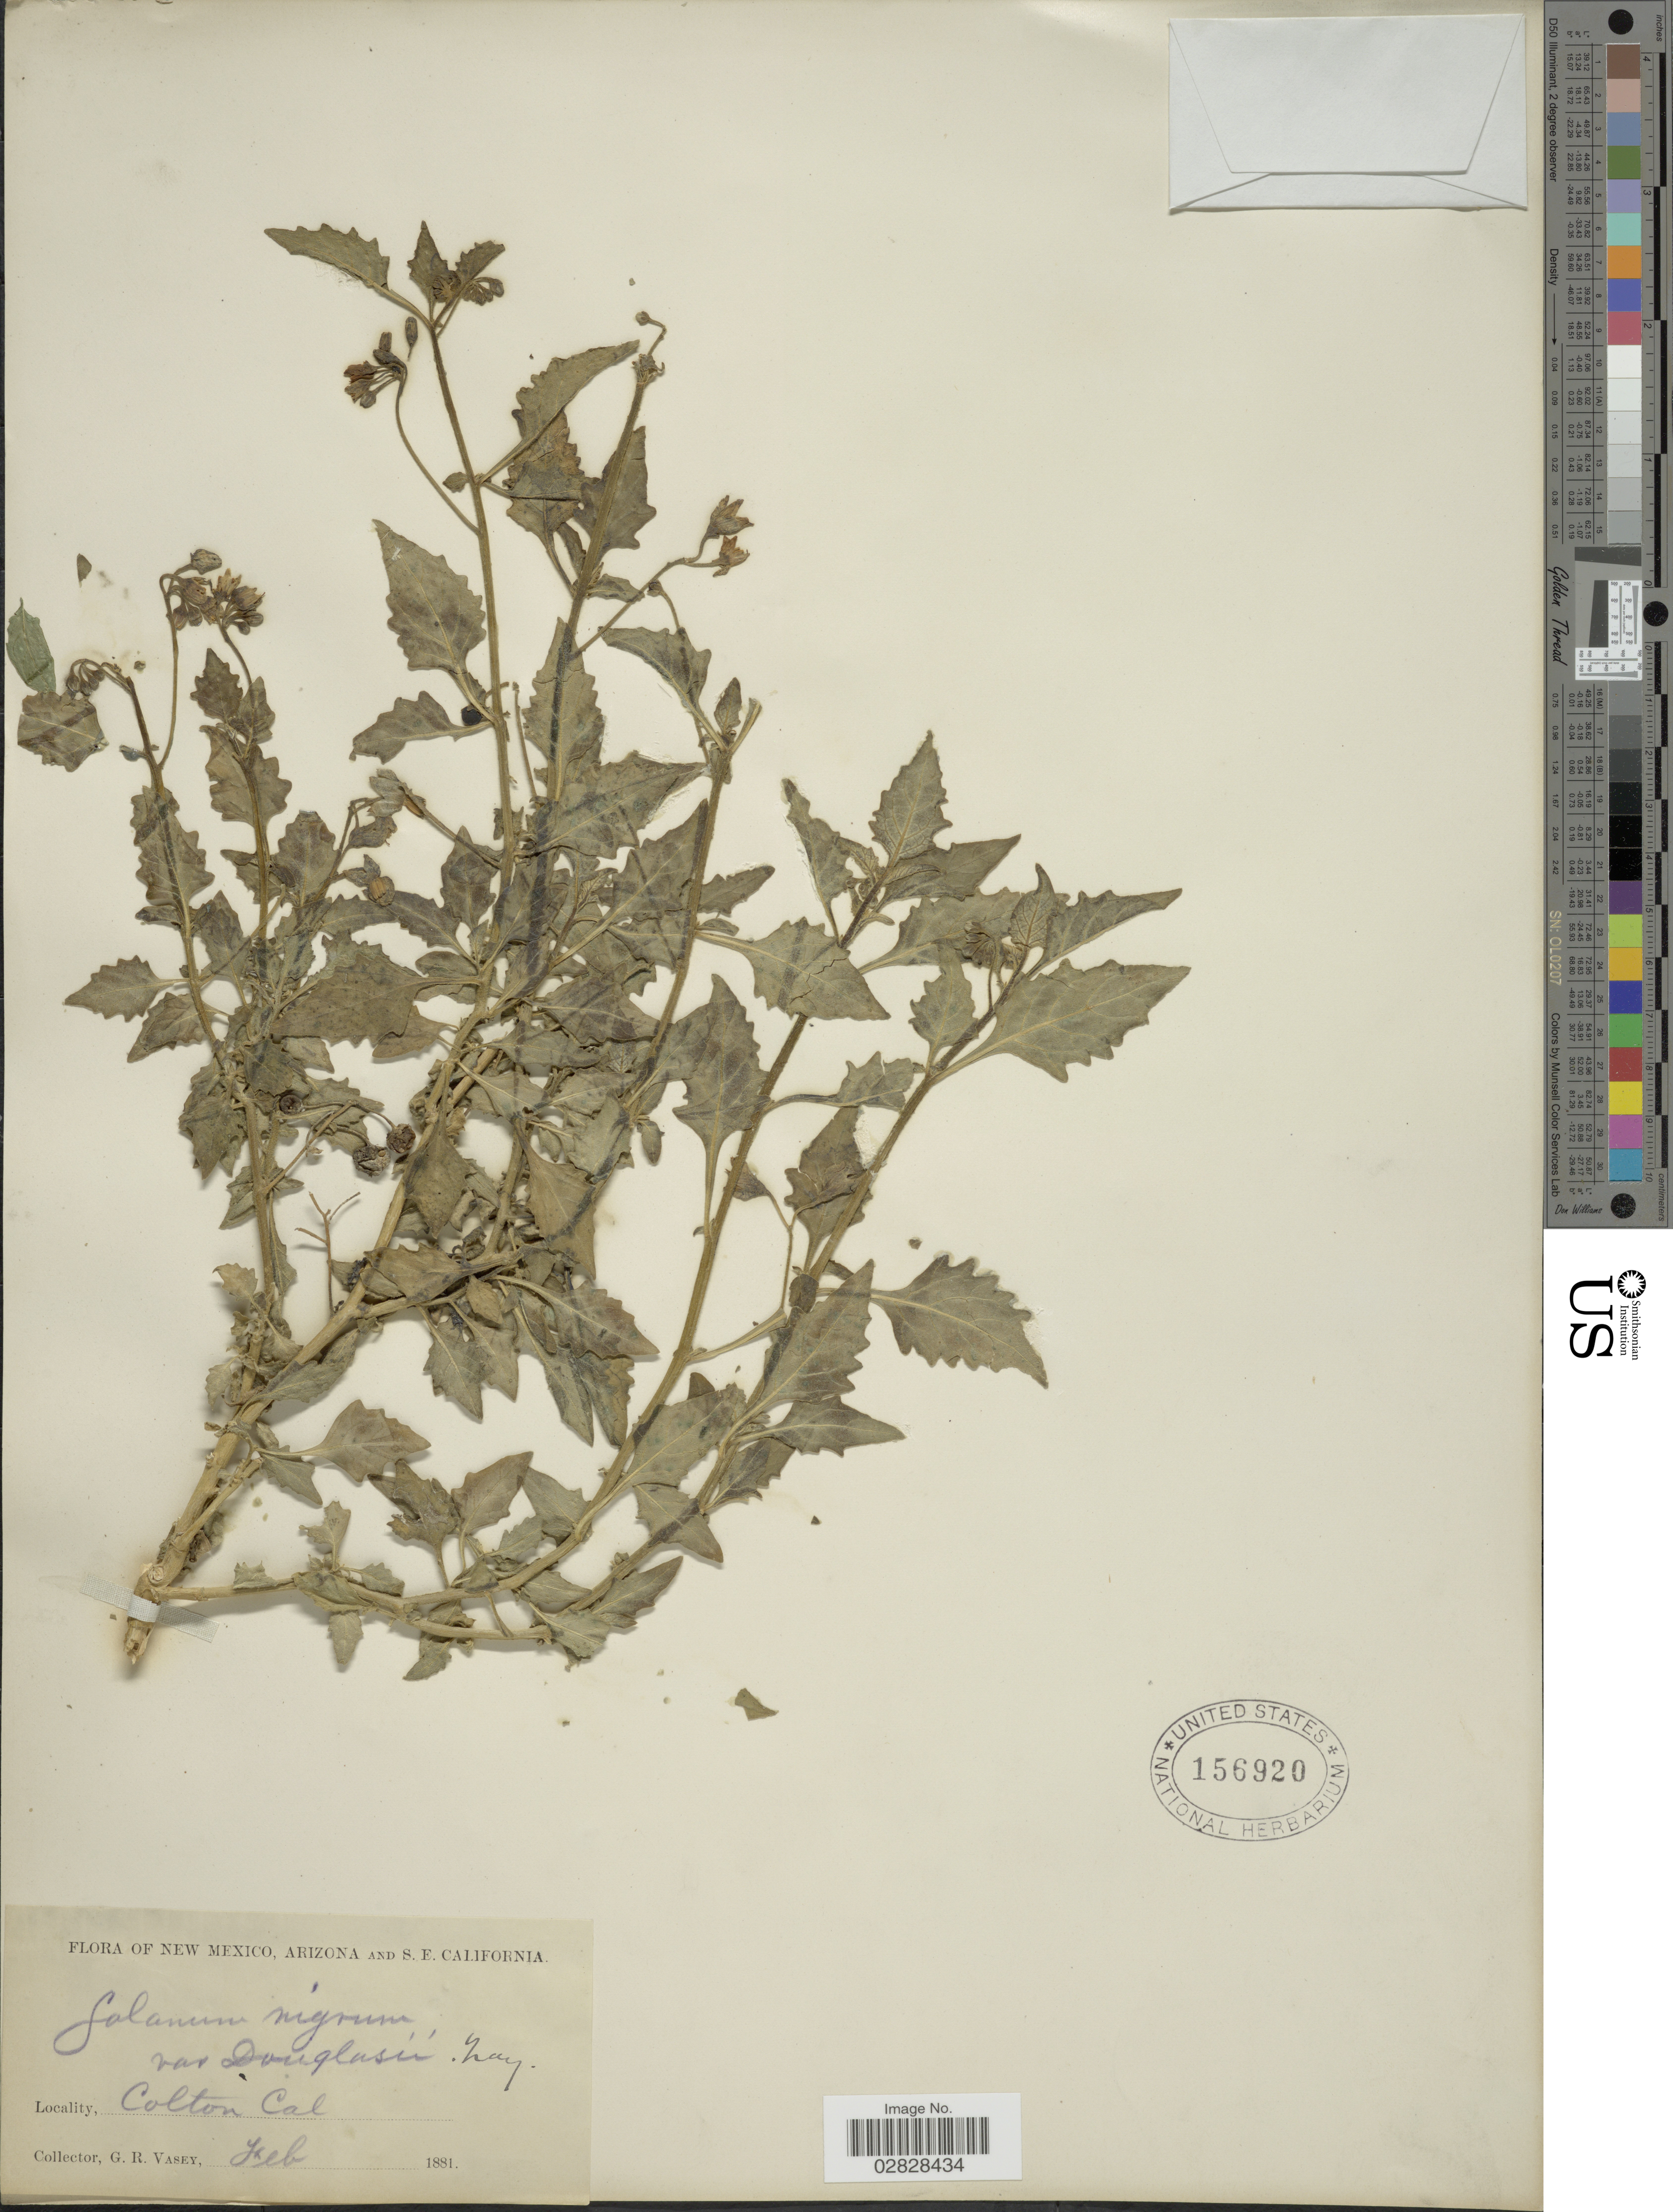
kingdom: Plantae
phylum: Tracheophyta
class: Magnoliopsida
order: Solanales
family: Solanaceae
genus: Solanum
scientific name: Solanum douglasii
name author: Dunal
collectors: G. R. Vasey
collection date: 1881-02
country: United States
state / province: California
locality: Colton.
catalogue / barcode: US 156920